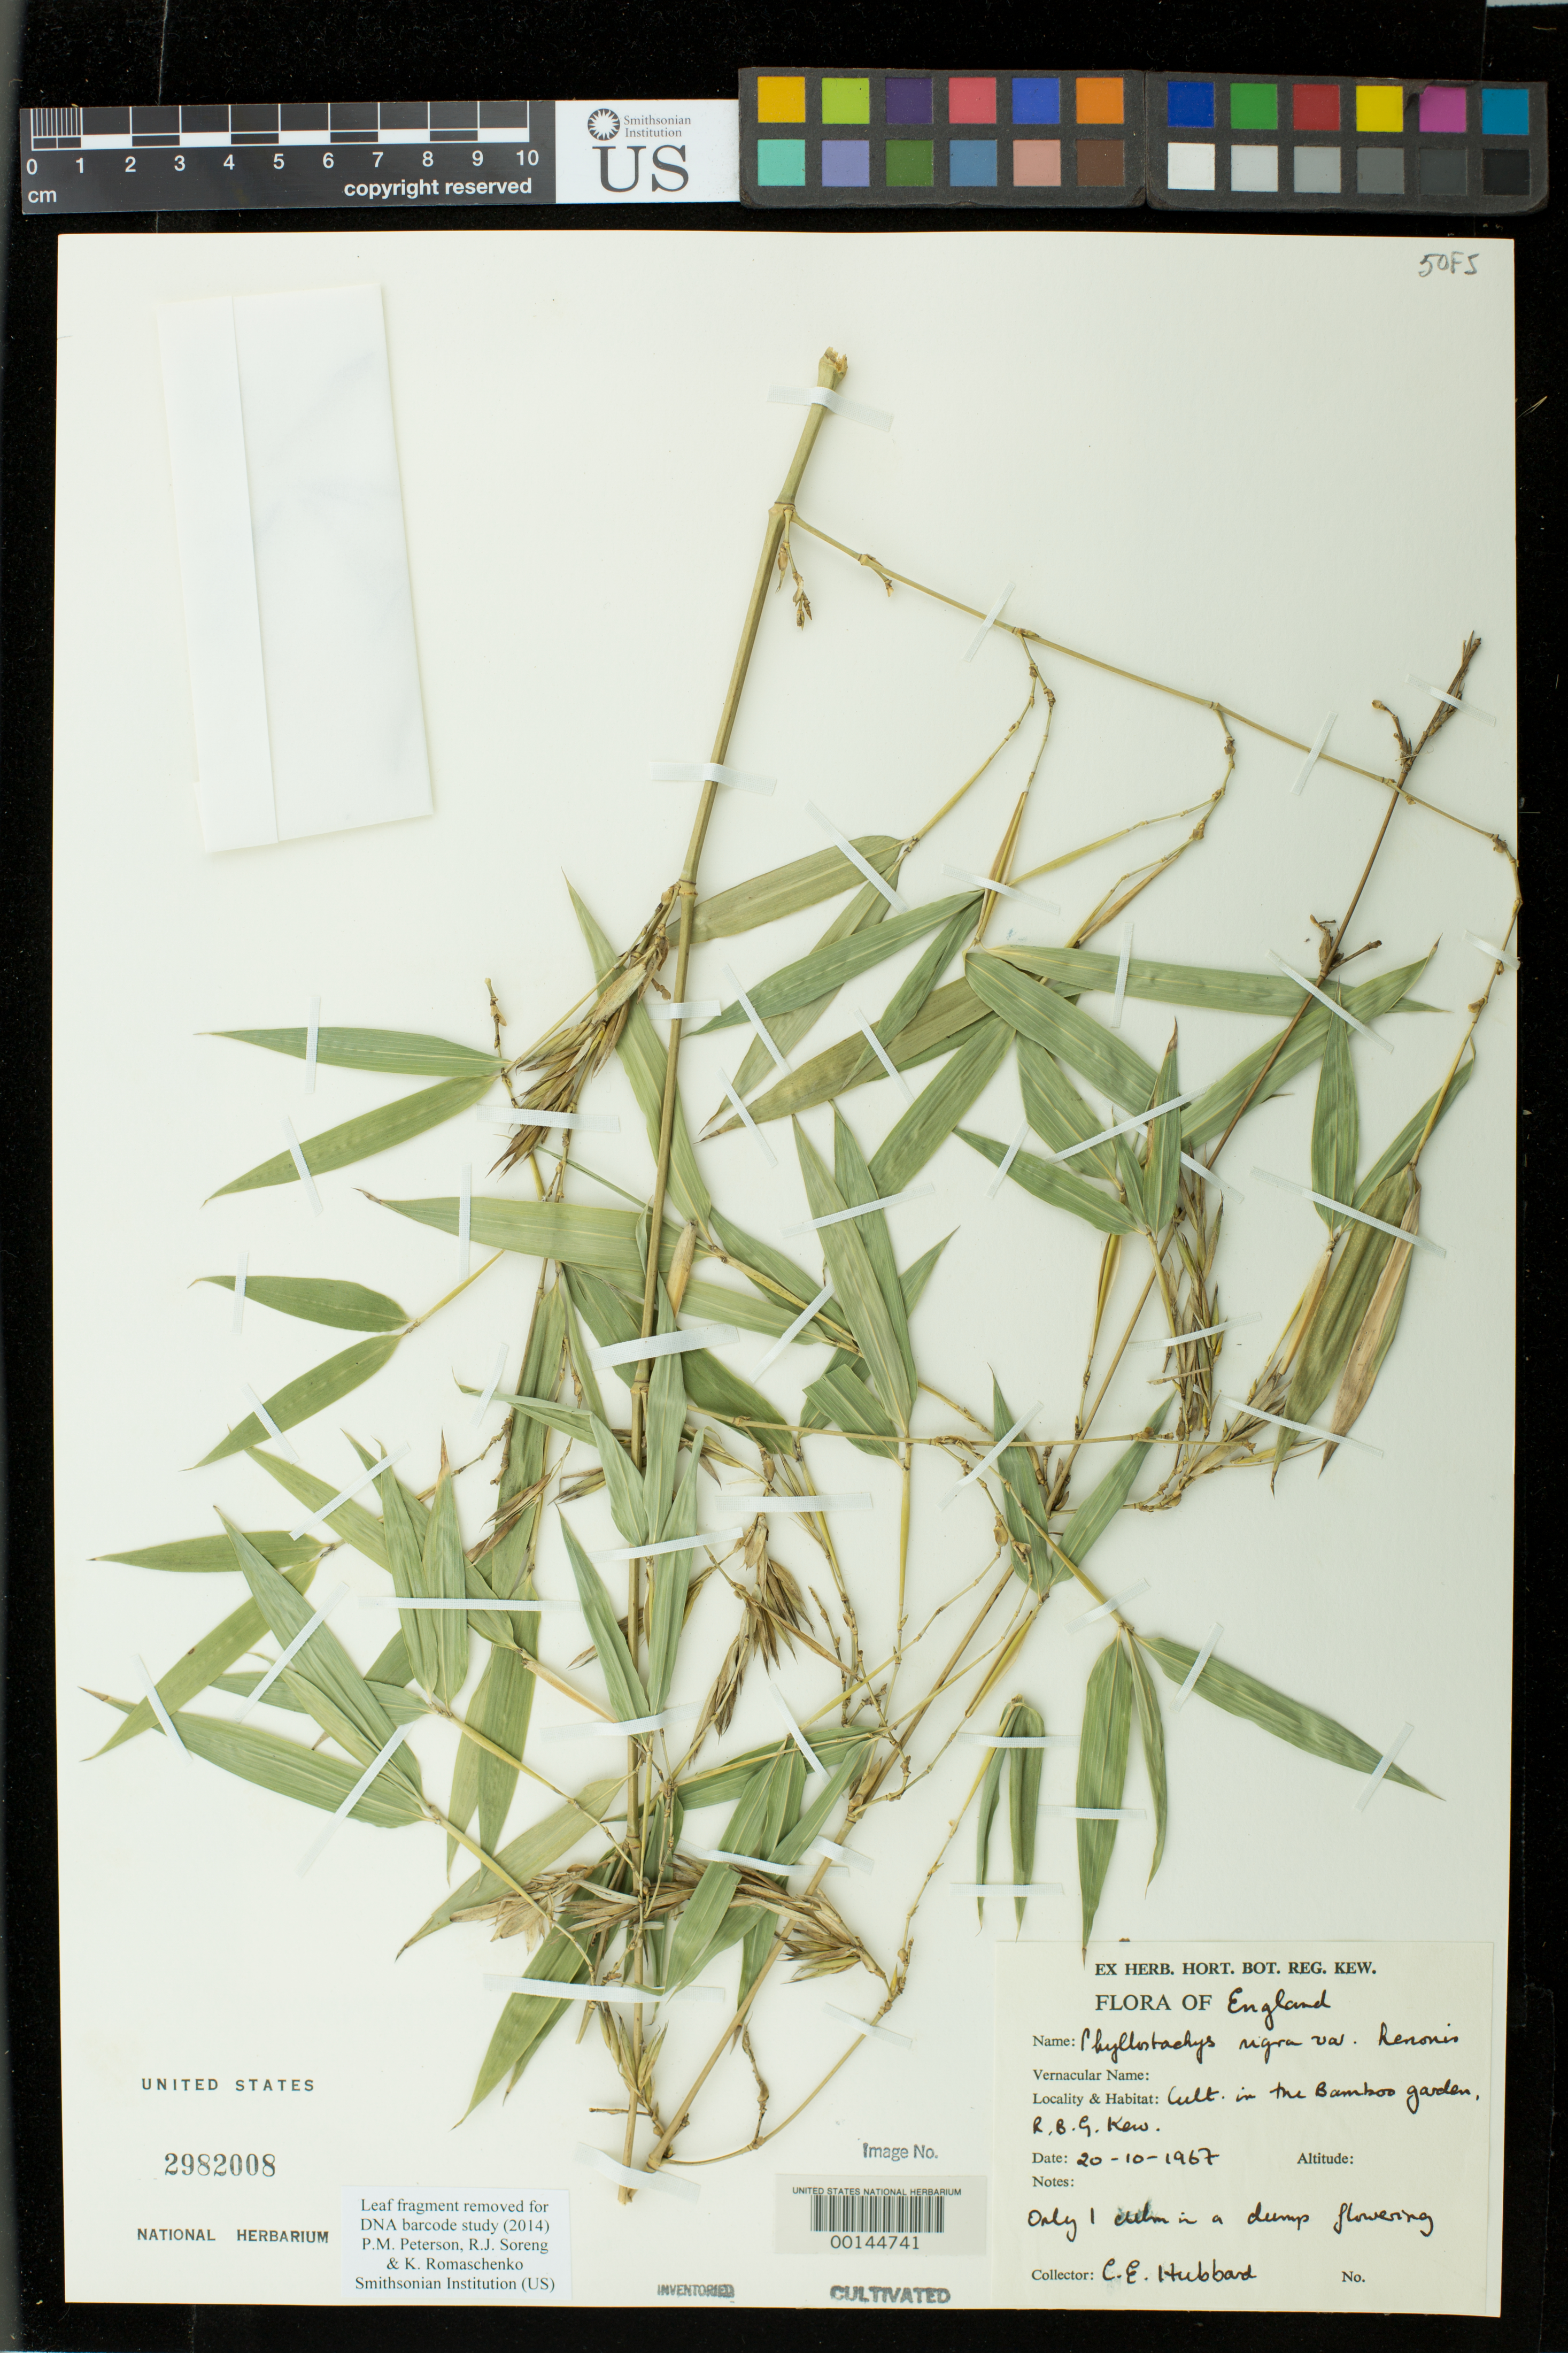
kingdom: Plantae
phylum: Tracheophyta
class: Liliopsida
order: Poales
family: Poaceae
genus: Phyllostachys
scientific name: Phyllostachys nigra var. henonis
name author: (Mitford) Stapf ex Rendle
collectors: C. E. Hubbard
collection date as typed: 20 Oct 1967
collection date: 1967-10-20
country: United Kingdom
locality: Royal botanic garden-kew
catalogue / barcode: US 2982008